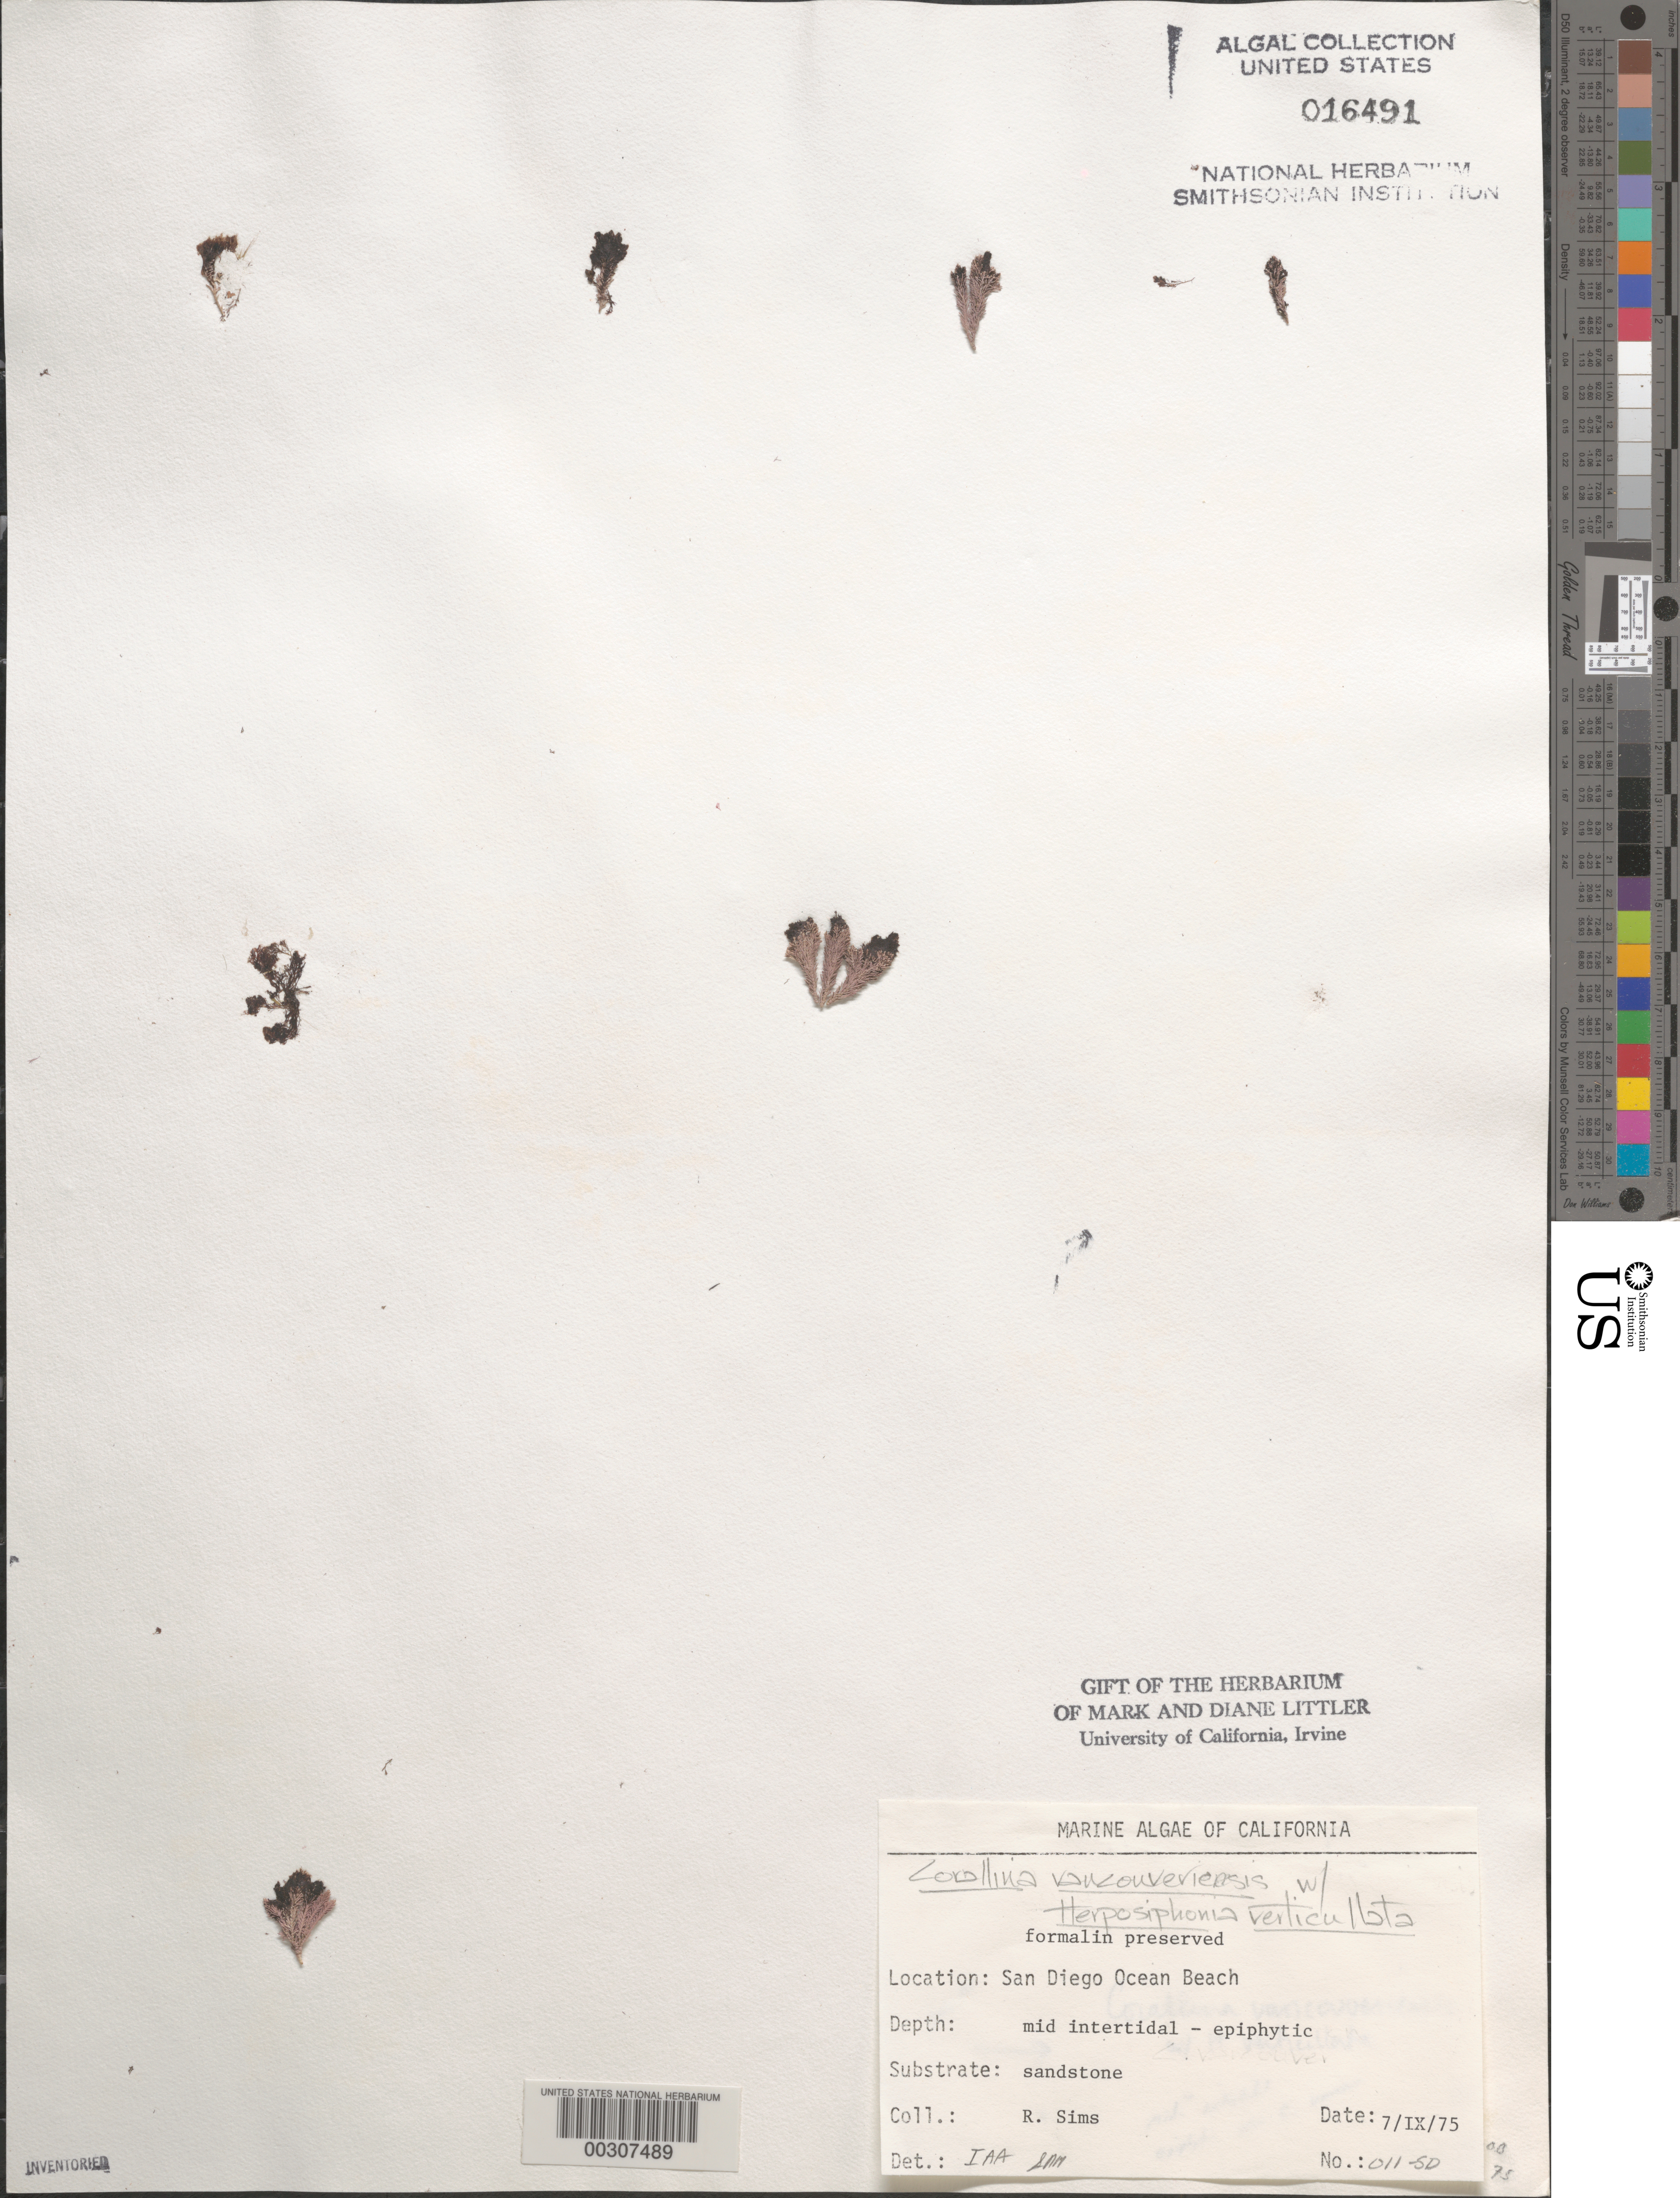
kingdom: Plantae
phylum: Rhodophyta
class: Florideophyceae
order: Corallinales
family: Corallinaceae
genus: Corallina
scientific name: Corallina vancouveriensis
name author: Yendo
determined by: Abbott, I. A.; Murray, S. N.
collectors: R. H. Sims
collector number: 011-SD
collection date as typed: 07 Sep 1975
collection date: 1975-09-07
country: United States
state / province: California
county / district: San Diego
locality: Ocean Beach, end of Del Monte Street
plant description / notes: BLM-SOCALBIGHT Rocky Intertidal Survey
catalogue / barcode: US 16491